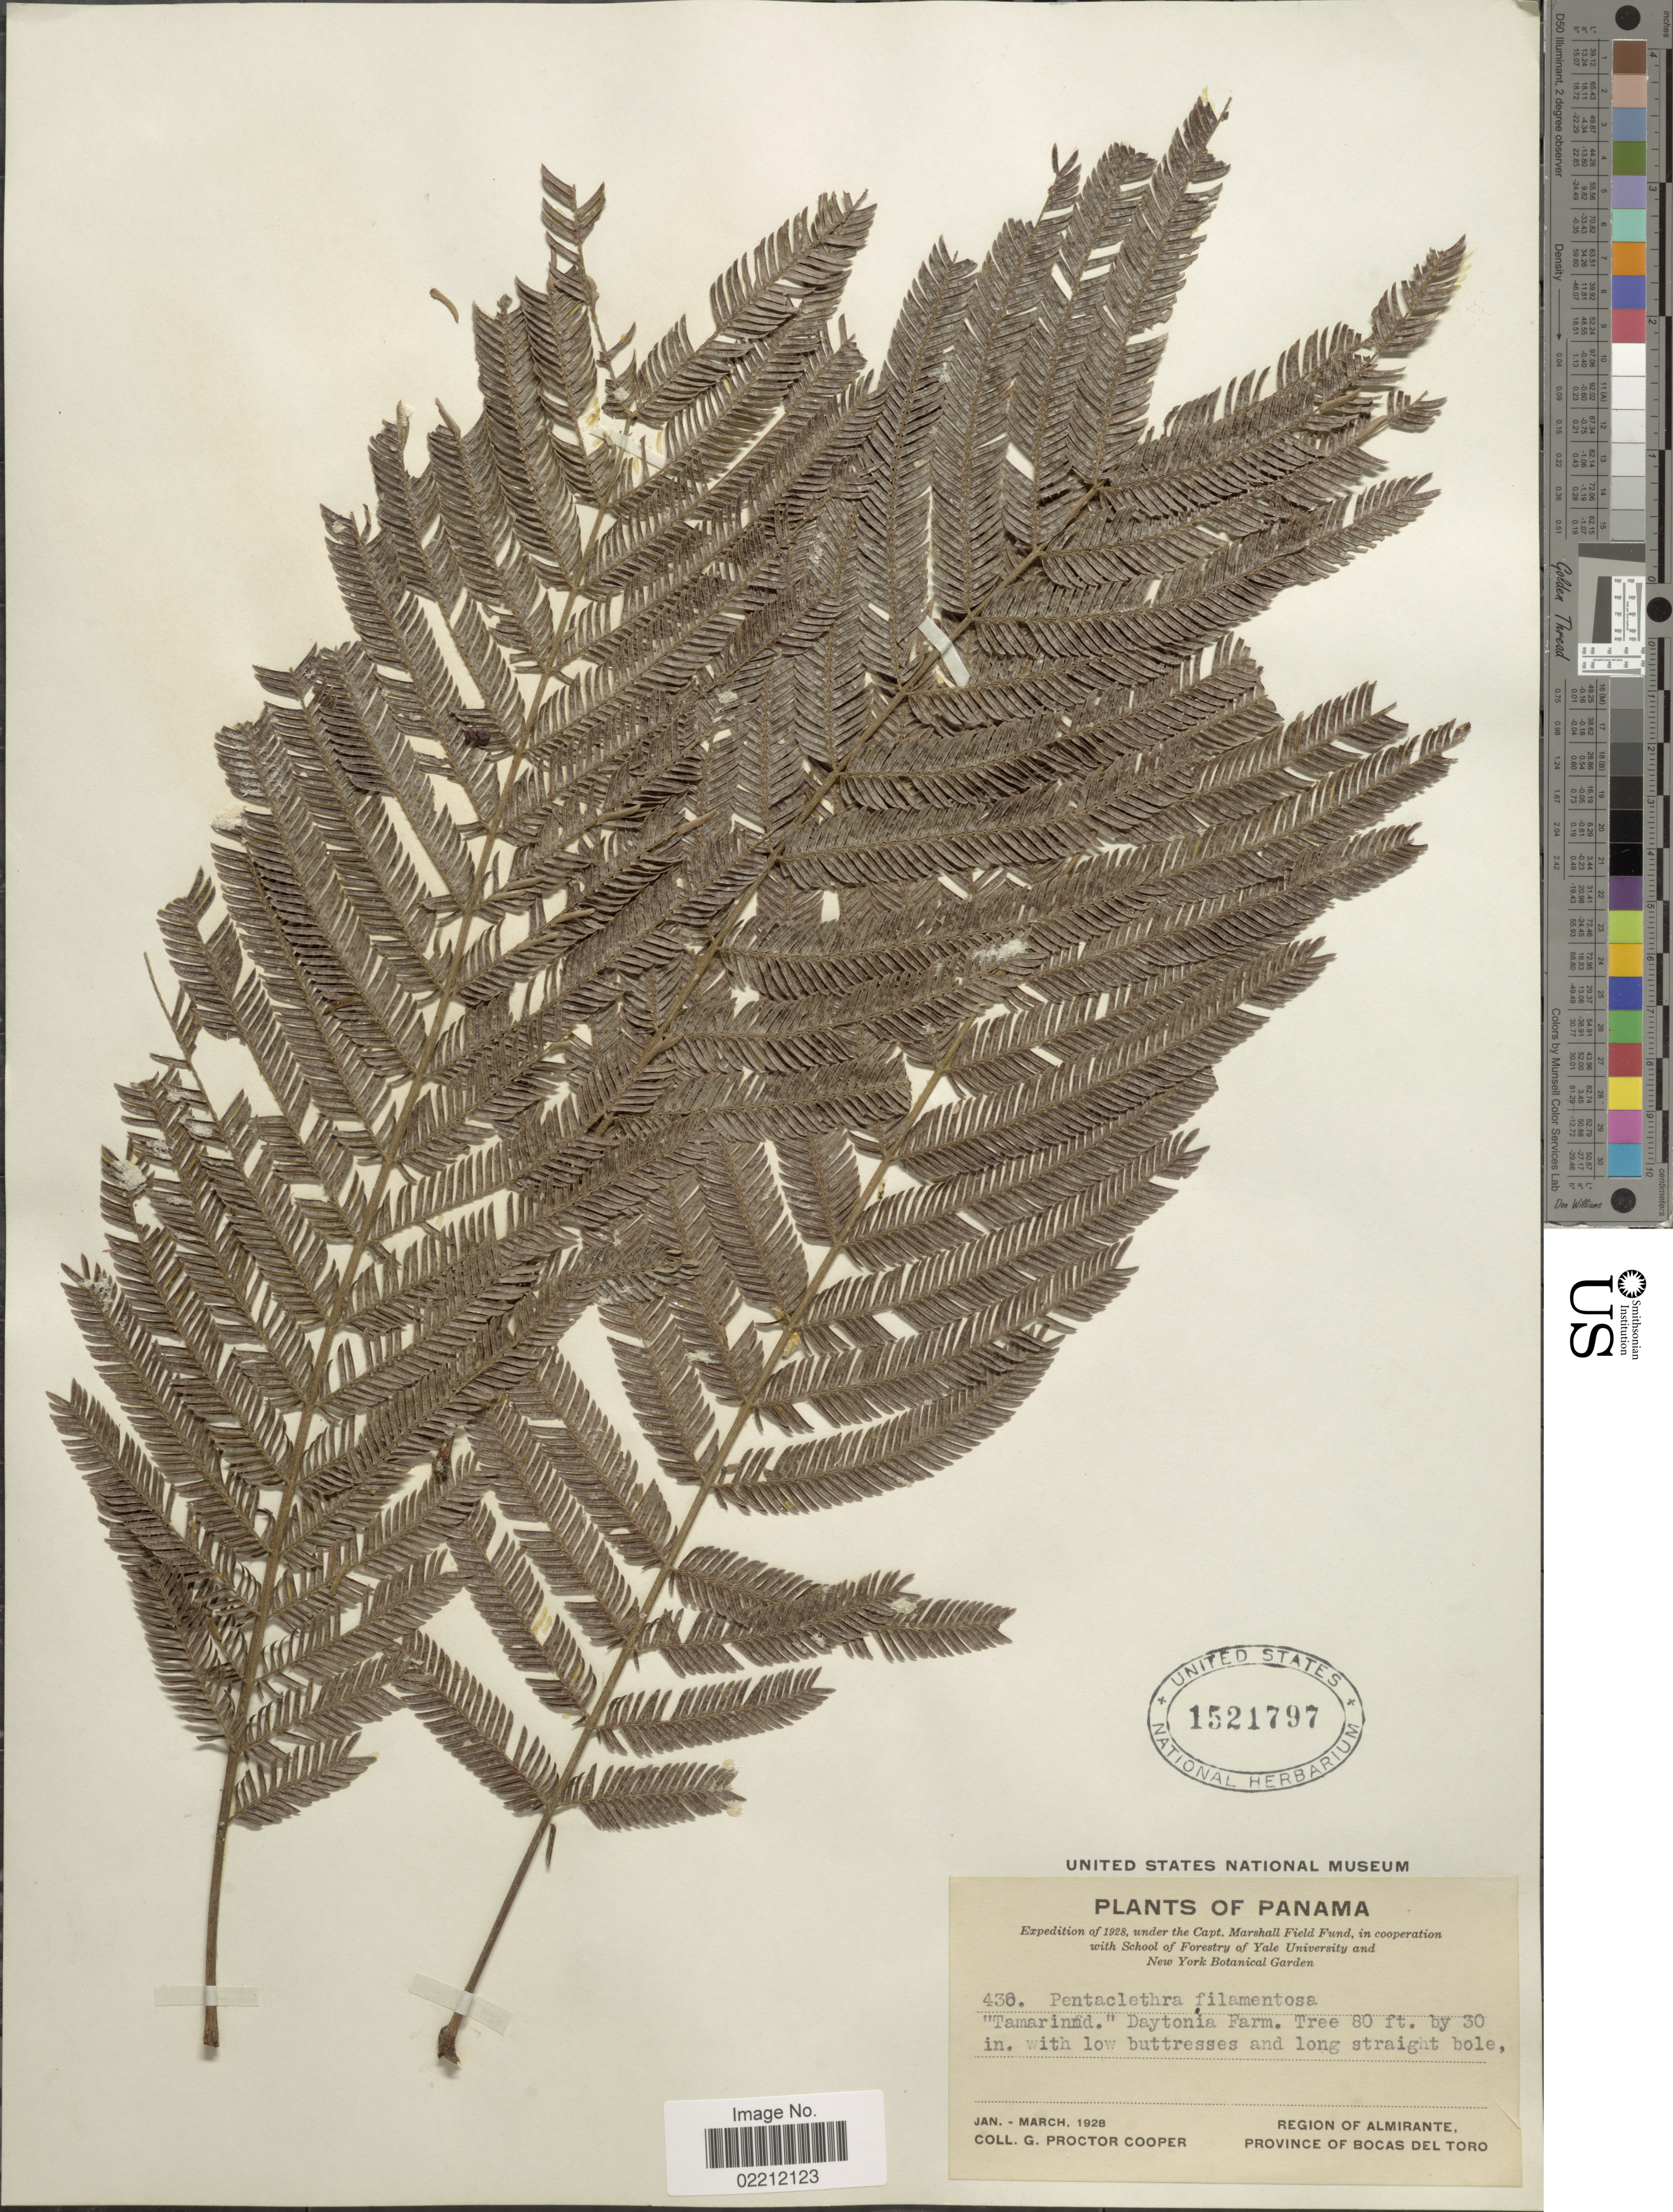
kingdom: Plantae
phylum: Tracheophyta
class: Magnoliopsida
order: Fabales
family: Fabaceae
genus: Pentaclethra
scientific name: Pentaclethra macroloba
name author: (Willd.) Kuntze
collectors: G. Cooper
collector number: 430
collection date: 1928-01/1928-03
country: Panama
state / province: Bocas del Toro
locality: Region of Allmirante, Province of Bocas del Toro.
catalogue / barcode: US 1521797